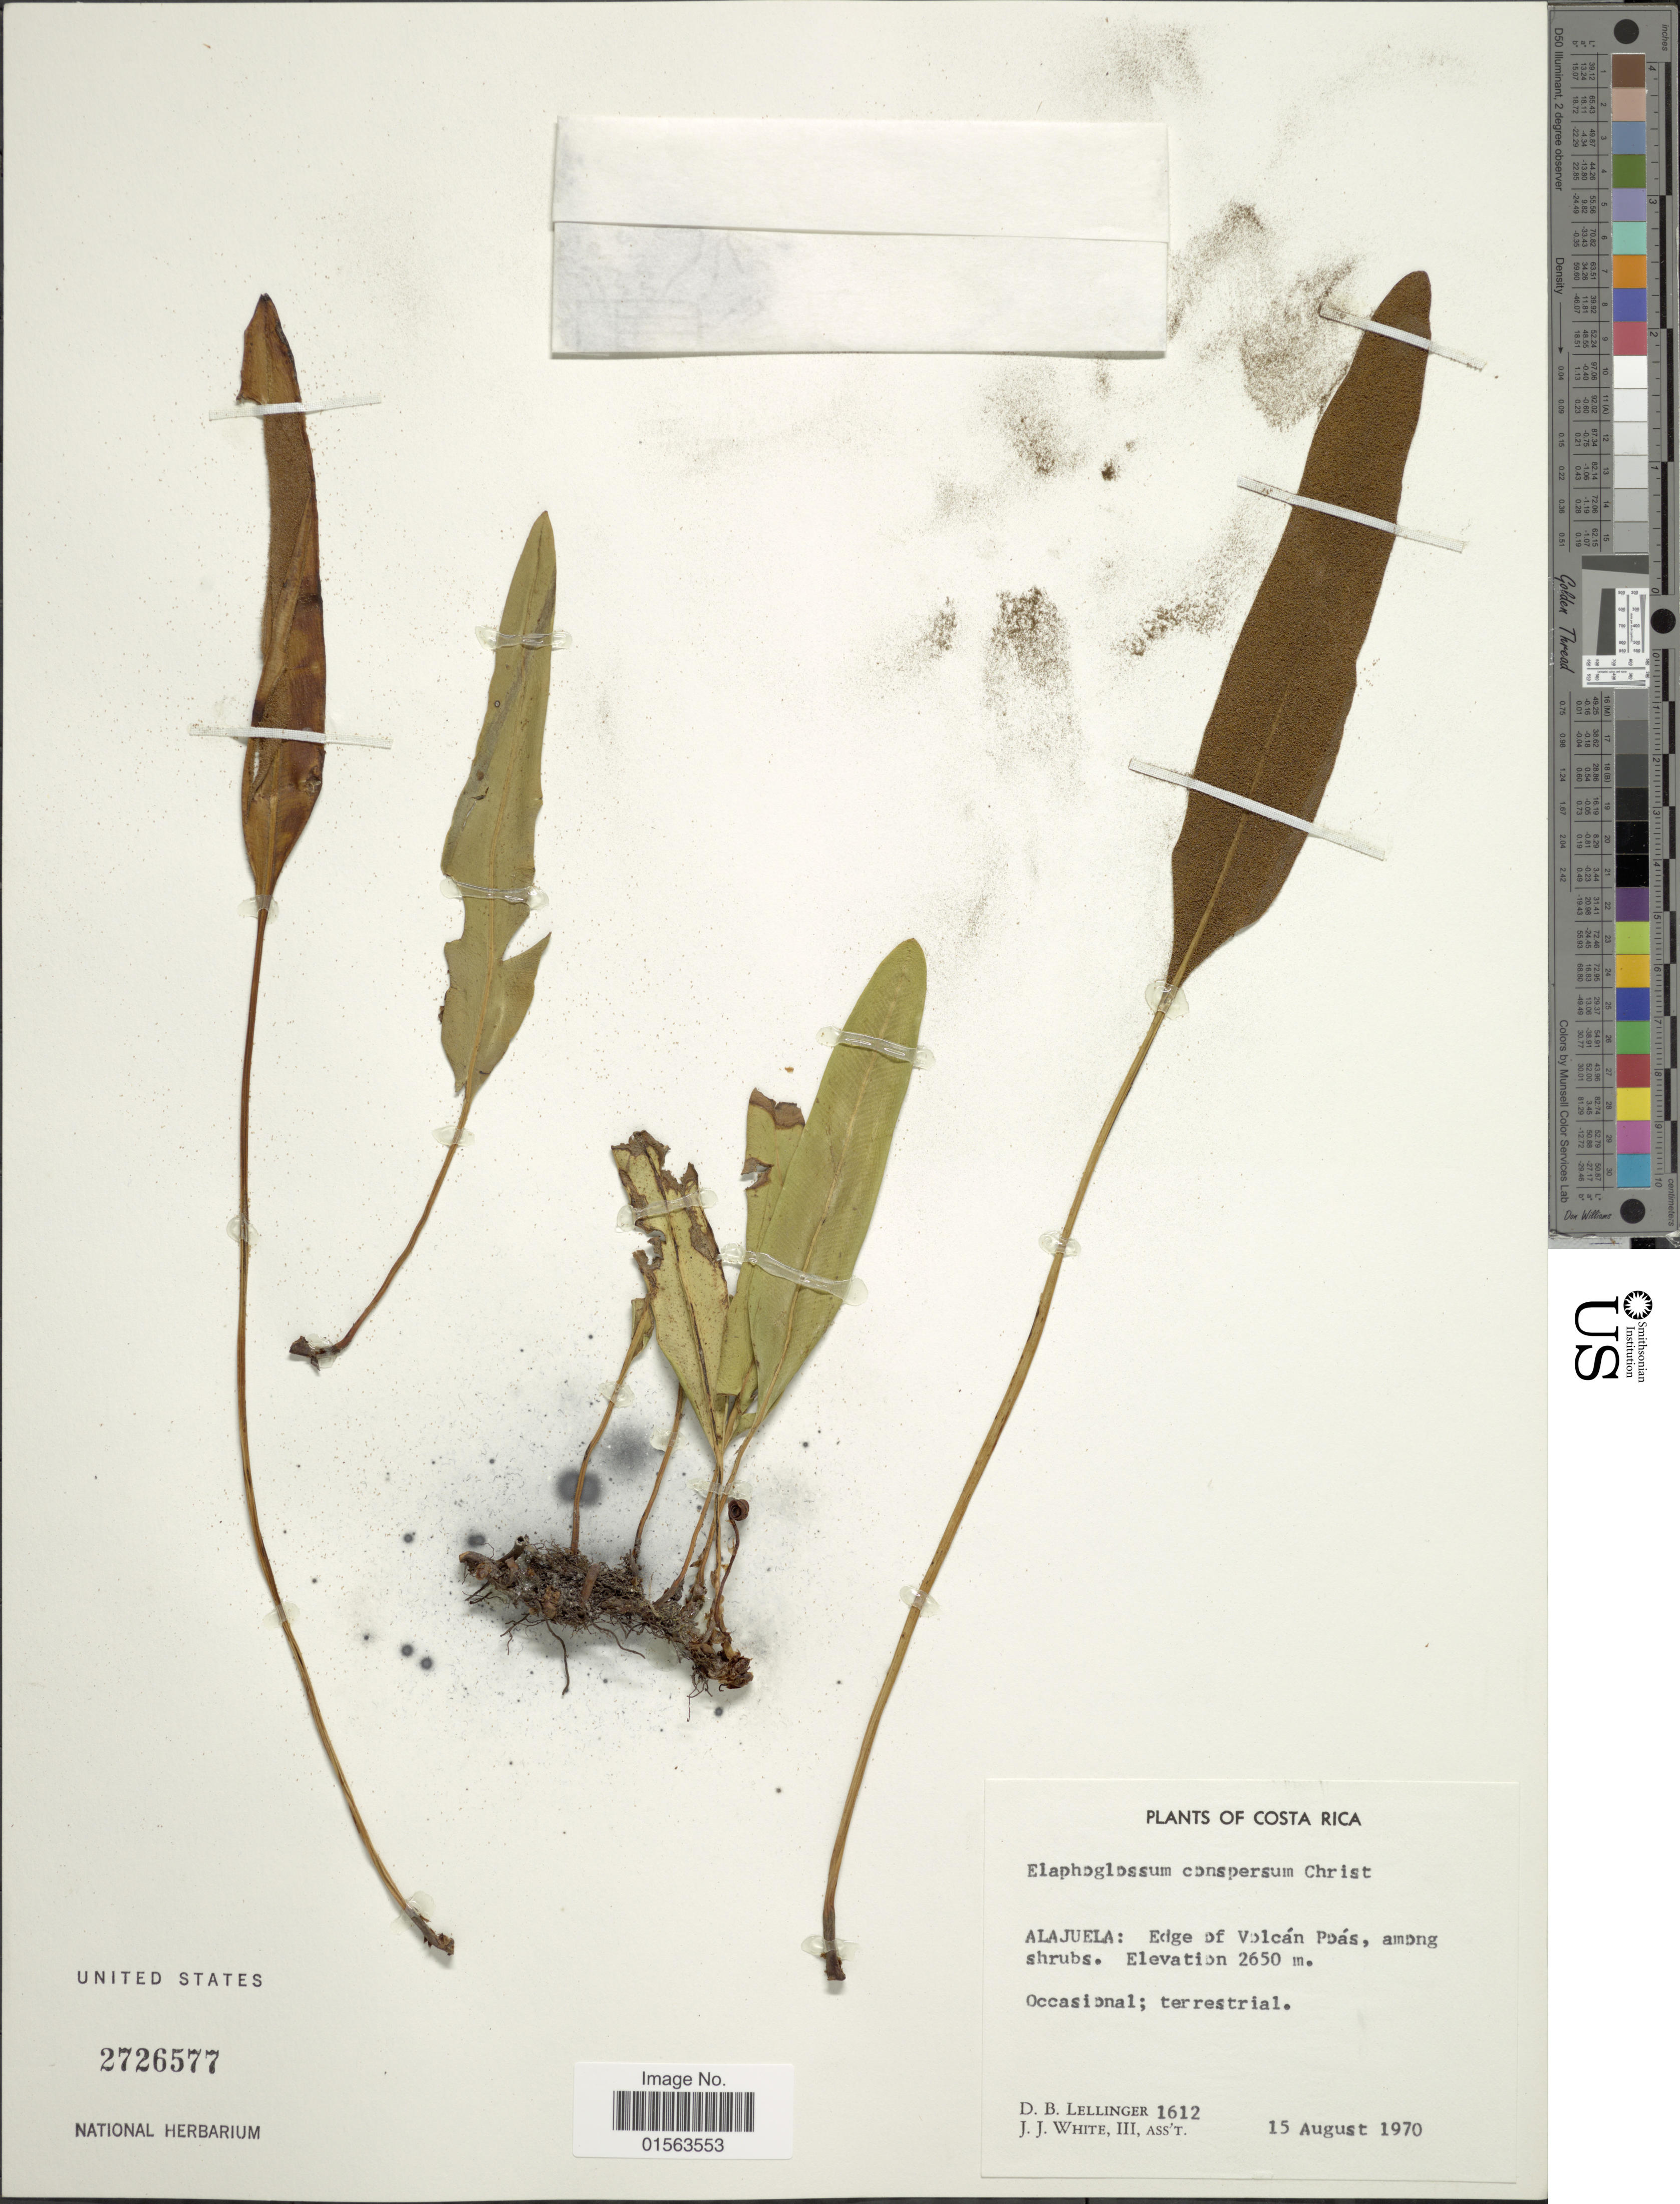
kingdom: Plantae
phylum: Tracheophyta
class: Polypodiopsida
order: Polypodiales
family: Dryopteridaceae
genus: Elaphoglossum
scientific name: Elaphoglossum conspersum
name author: Christ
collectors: D. B. Lellinger & J. J. White III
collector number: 1612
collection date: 1970-08-15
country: Costa Rica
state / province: Alajuela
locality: Alajuela: edge of Volcan Poas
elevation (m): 2650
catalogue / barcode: US 2726577